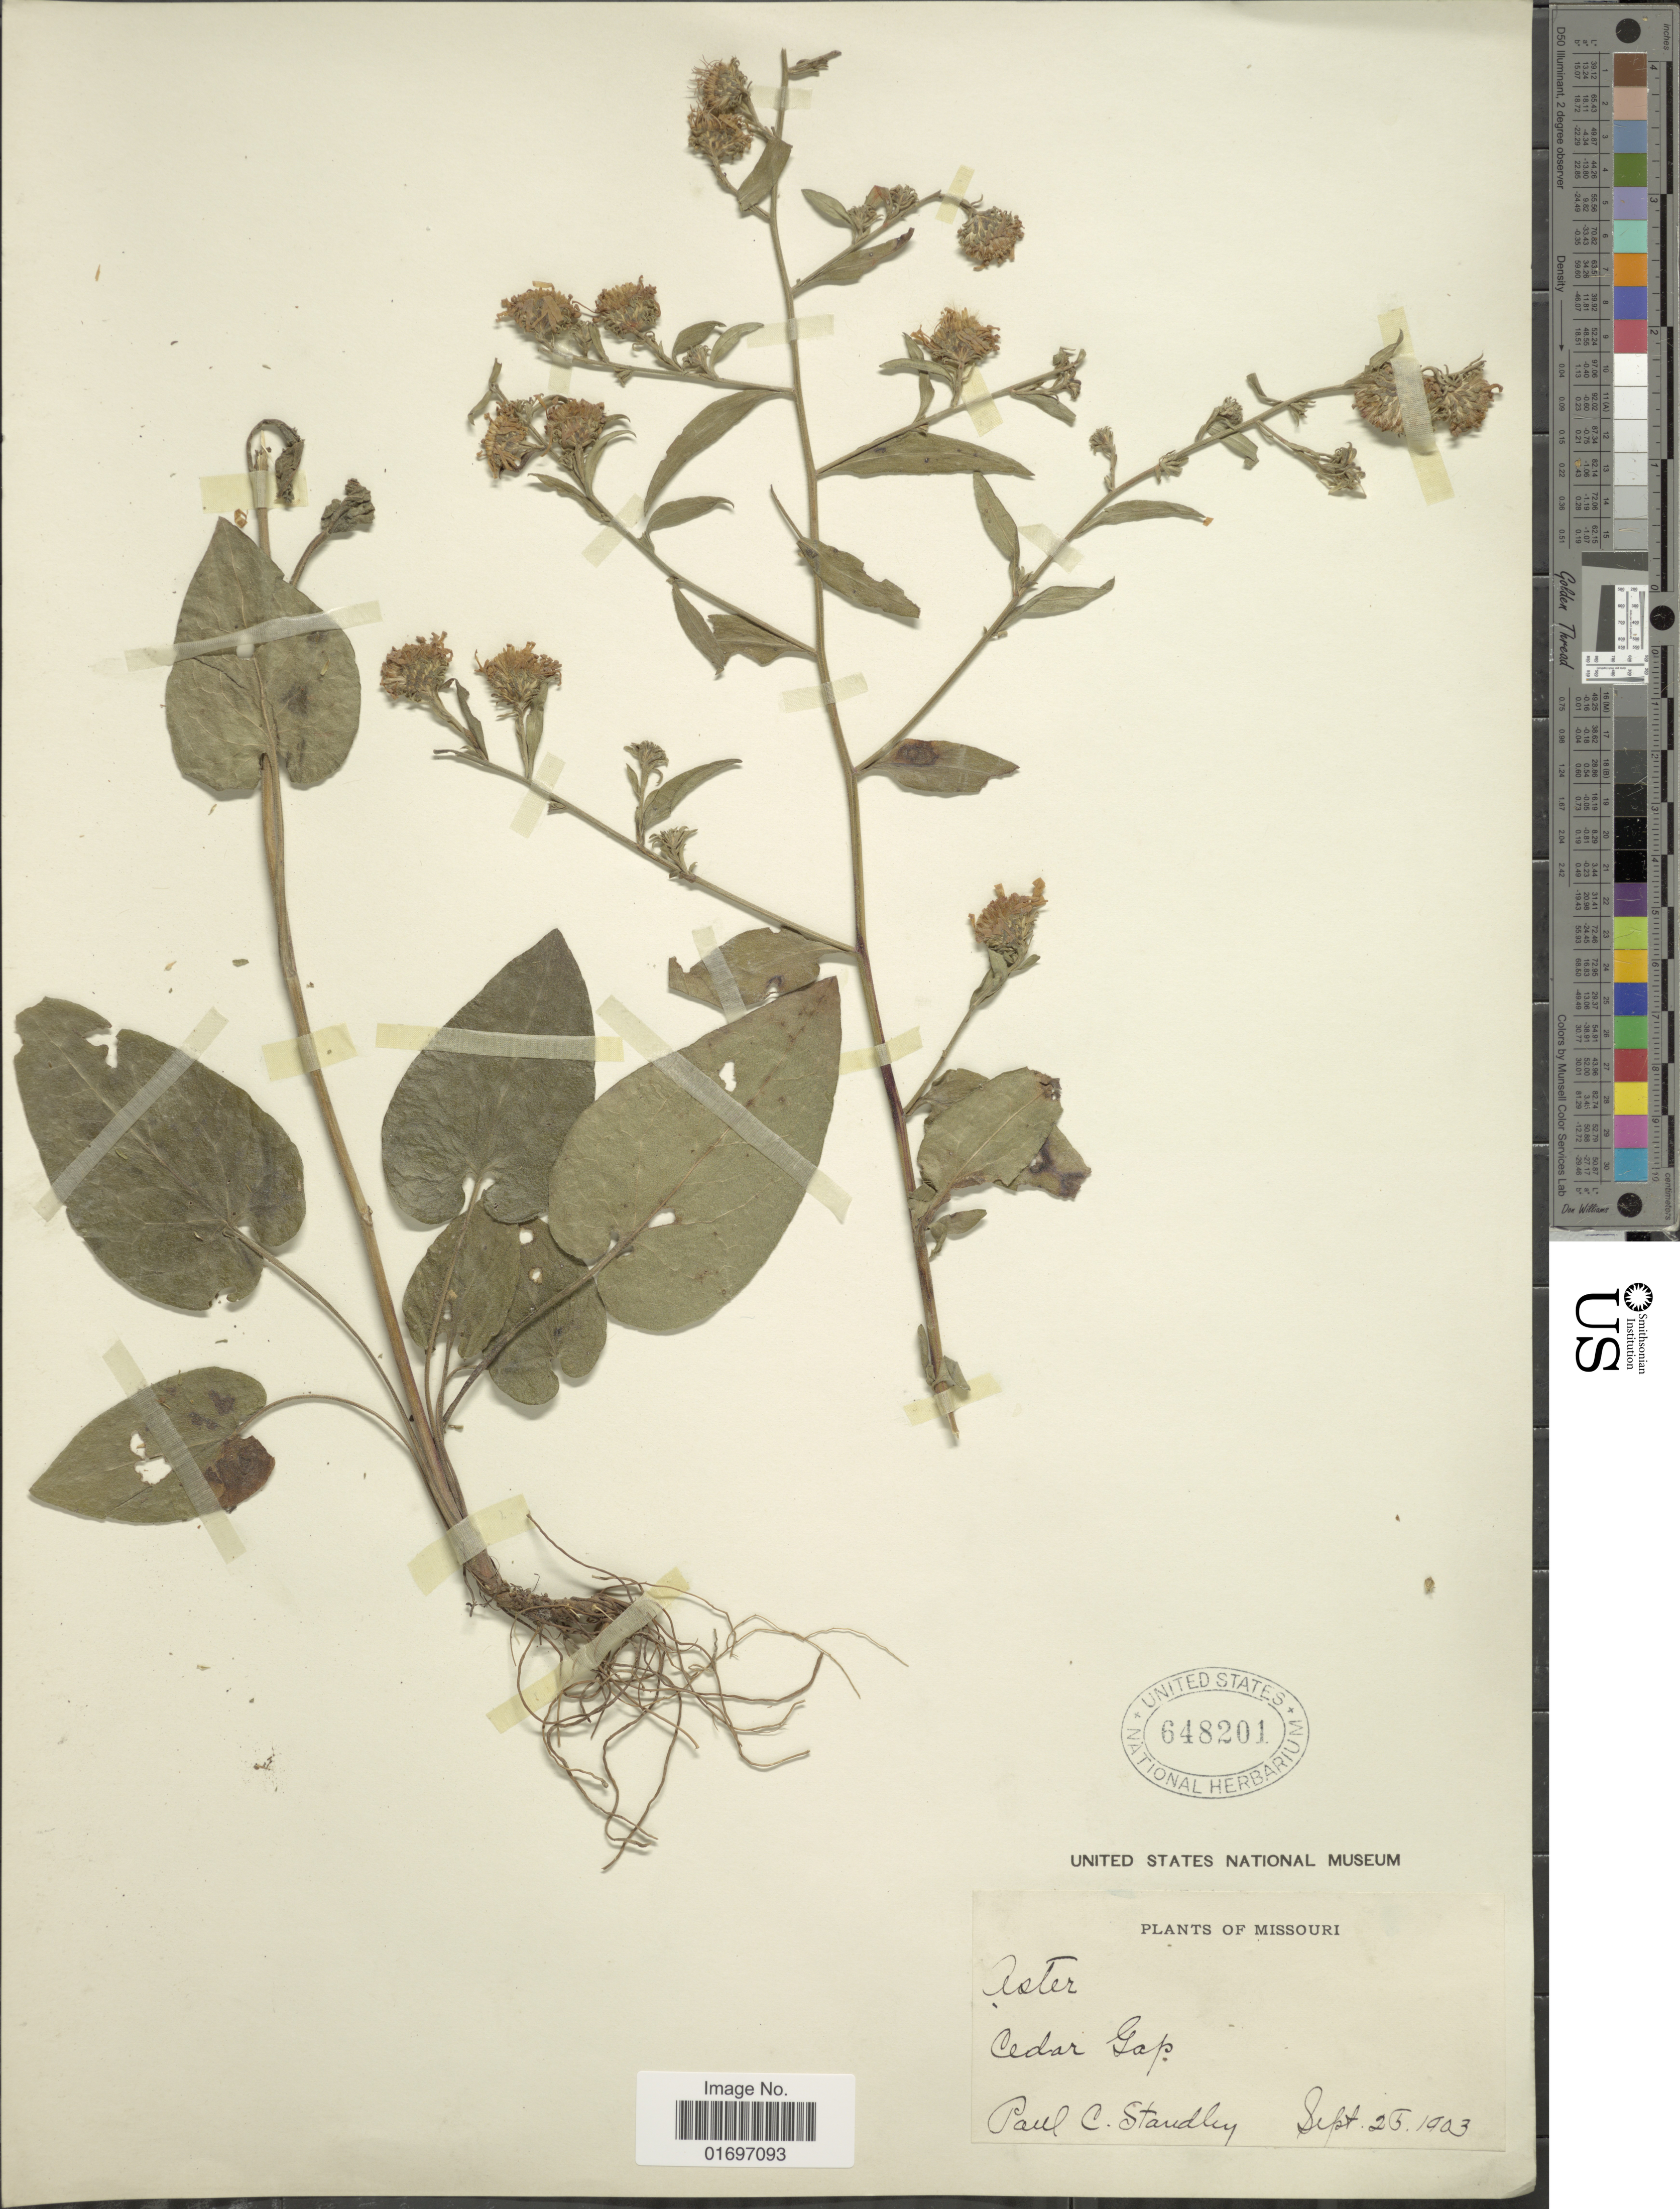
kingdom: Plantae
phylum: Tracheophyta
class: Magnoliopsida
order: Asterales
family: Asteraceae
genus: Symphyotrichum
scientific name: Symphyotrichum anomalum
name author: (Engelm.) G.L. Nesom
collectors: P. C. Standley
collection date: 1903-09-25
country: United States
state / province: Missouri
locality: Missouri. Cedar Gap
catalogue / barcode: US 648201